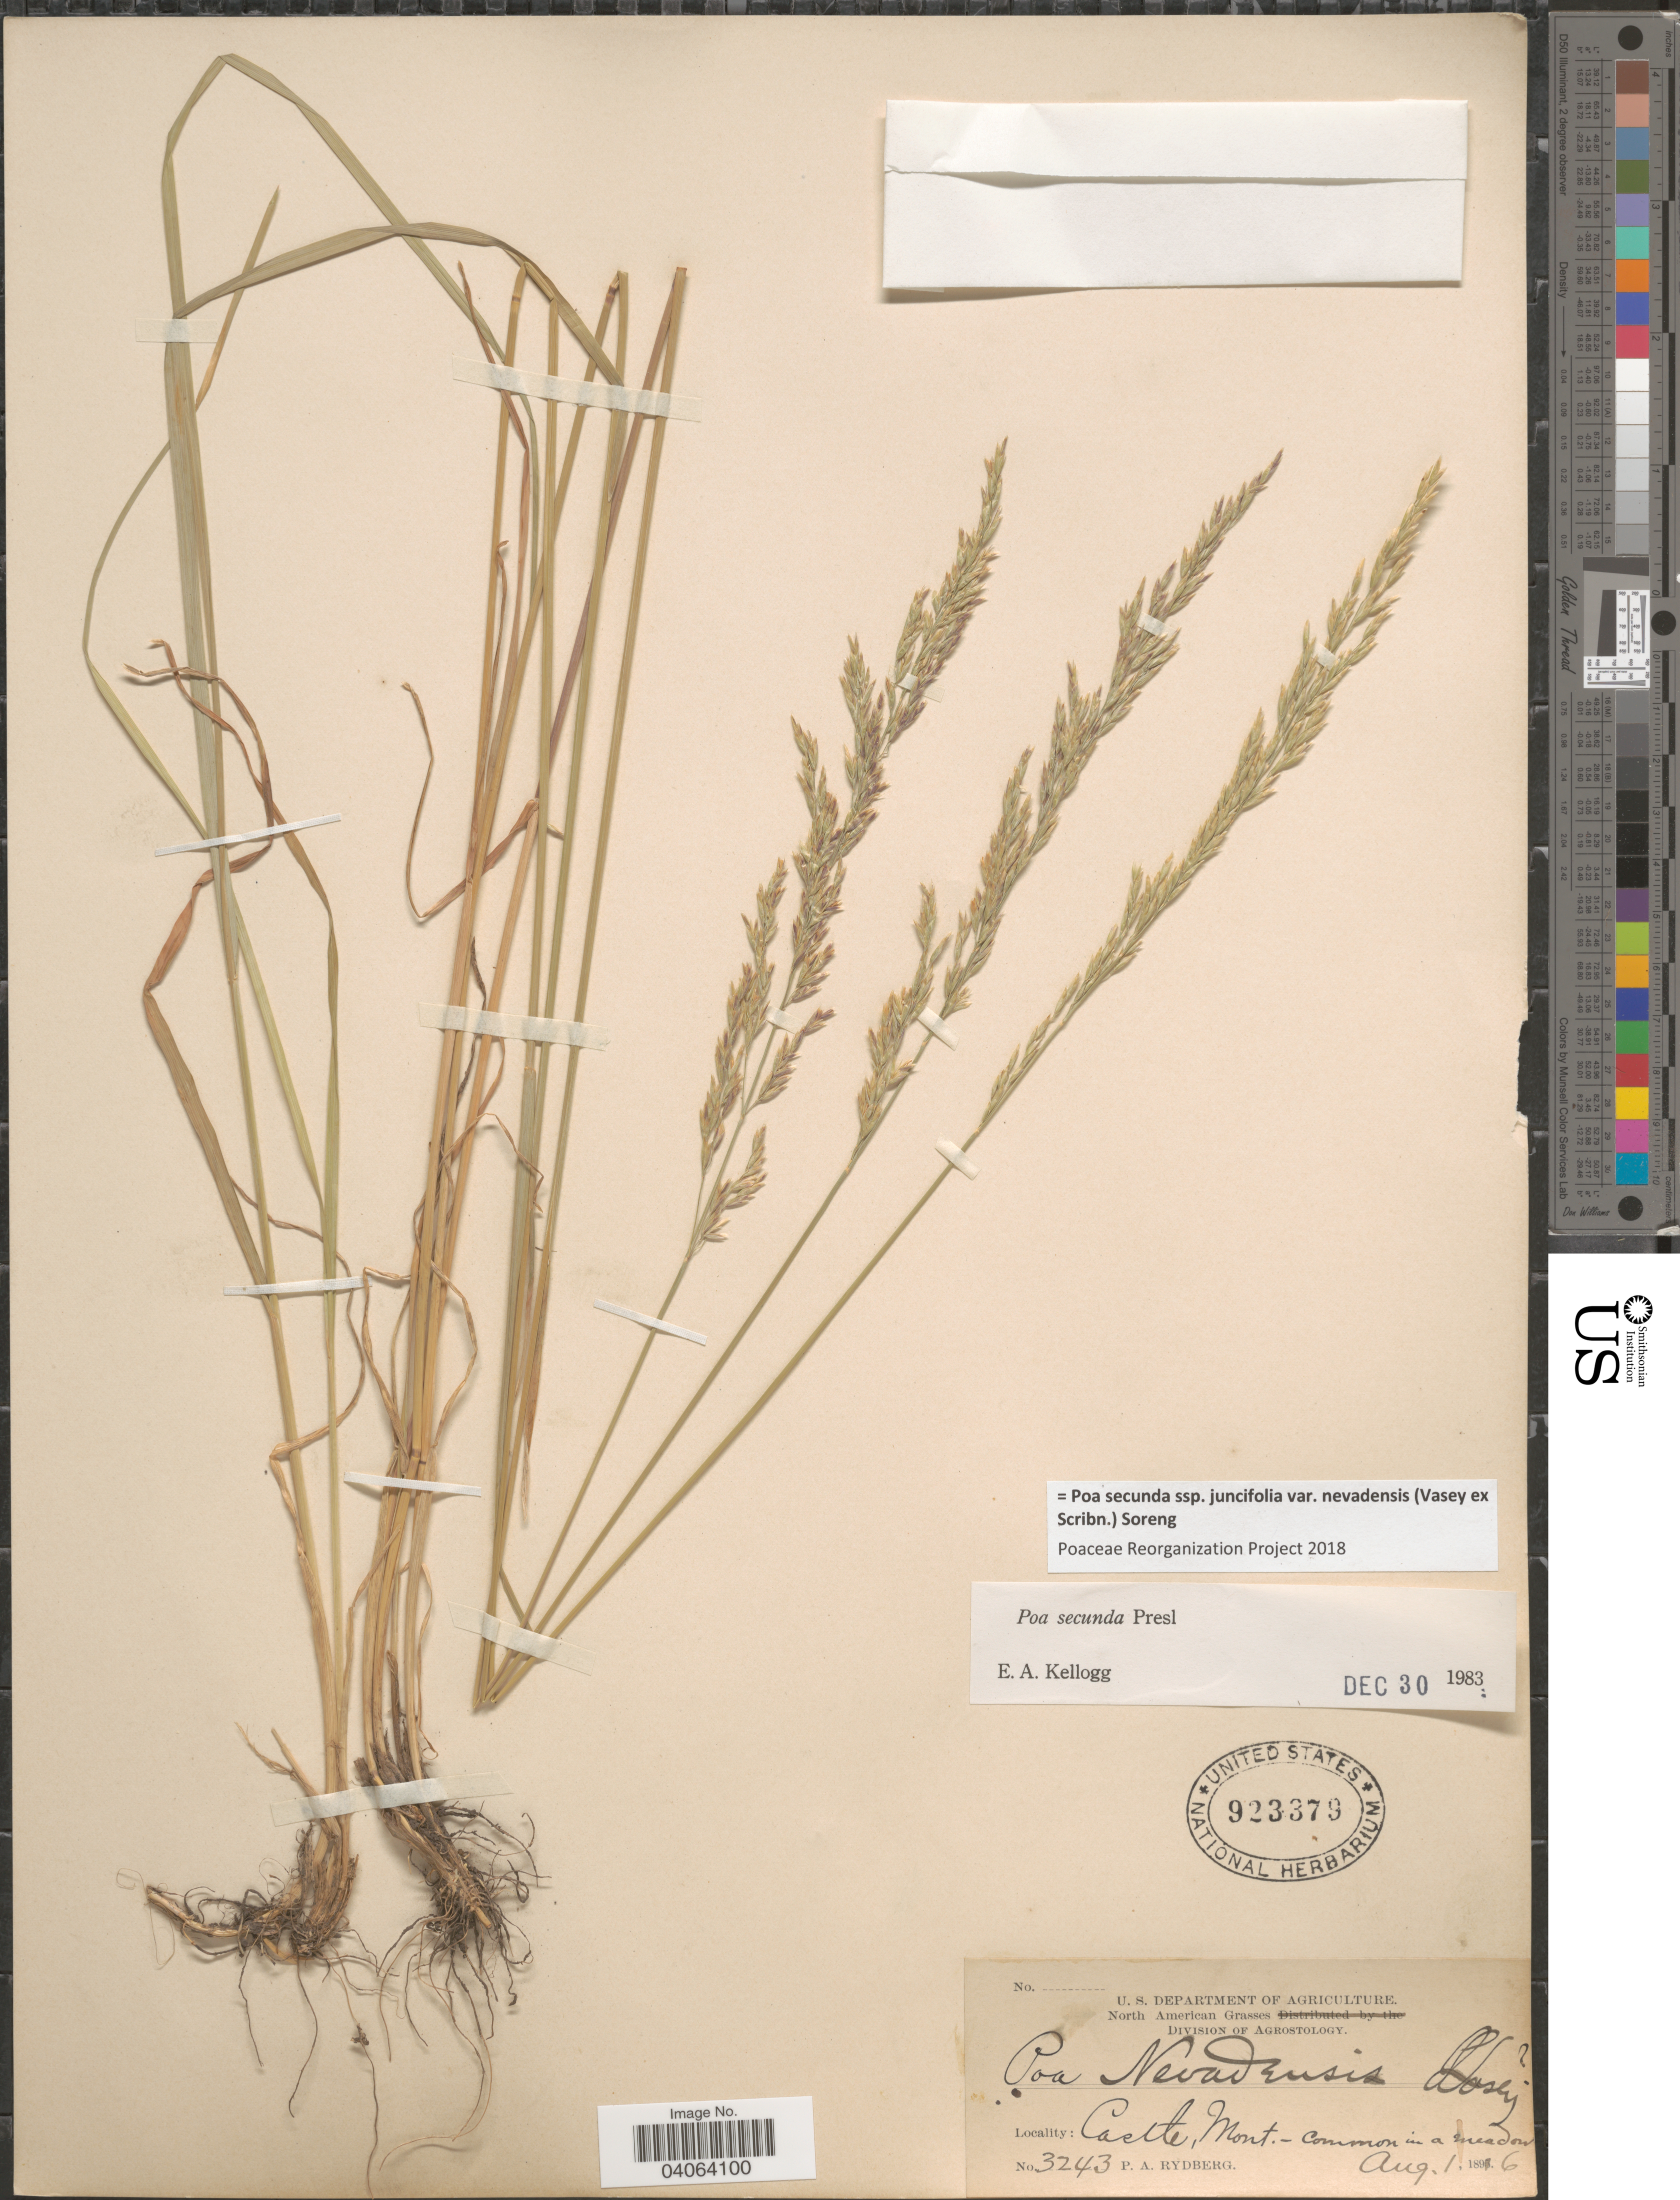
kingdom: Plantae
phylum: Tracheophyta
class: Liliopsida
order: Poales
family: Poaceae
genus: Poa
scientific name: Poa secunda subsp. juncifolia var. nevadensis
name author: (Vasey ex Scribn.) Soreng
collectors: P. A. Rydberg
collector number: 3243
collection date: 1896-08-01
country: United States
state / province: Montana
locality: Castle.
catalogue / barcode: US 923379